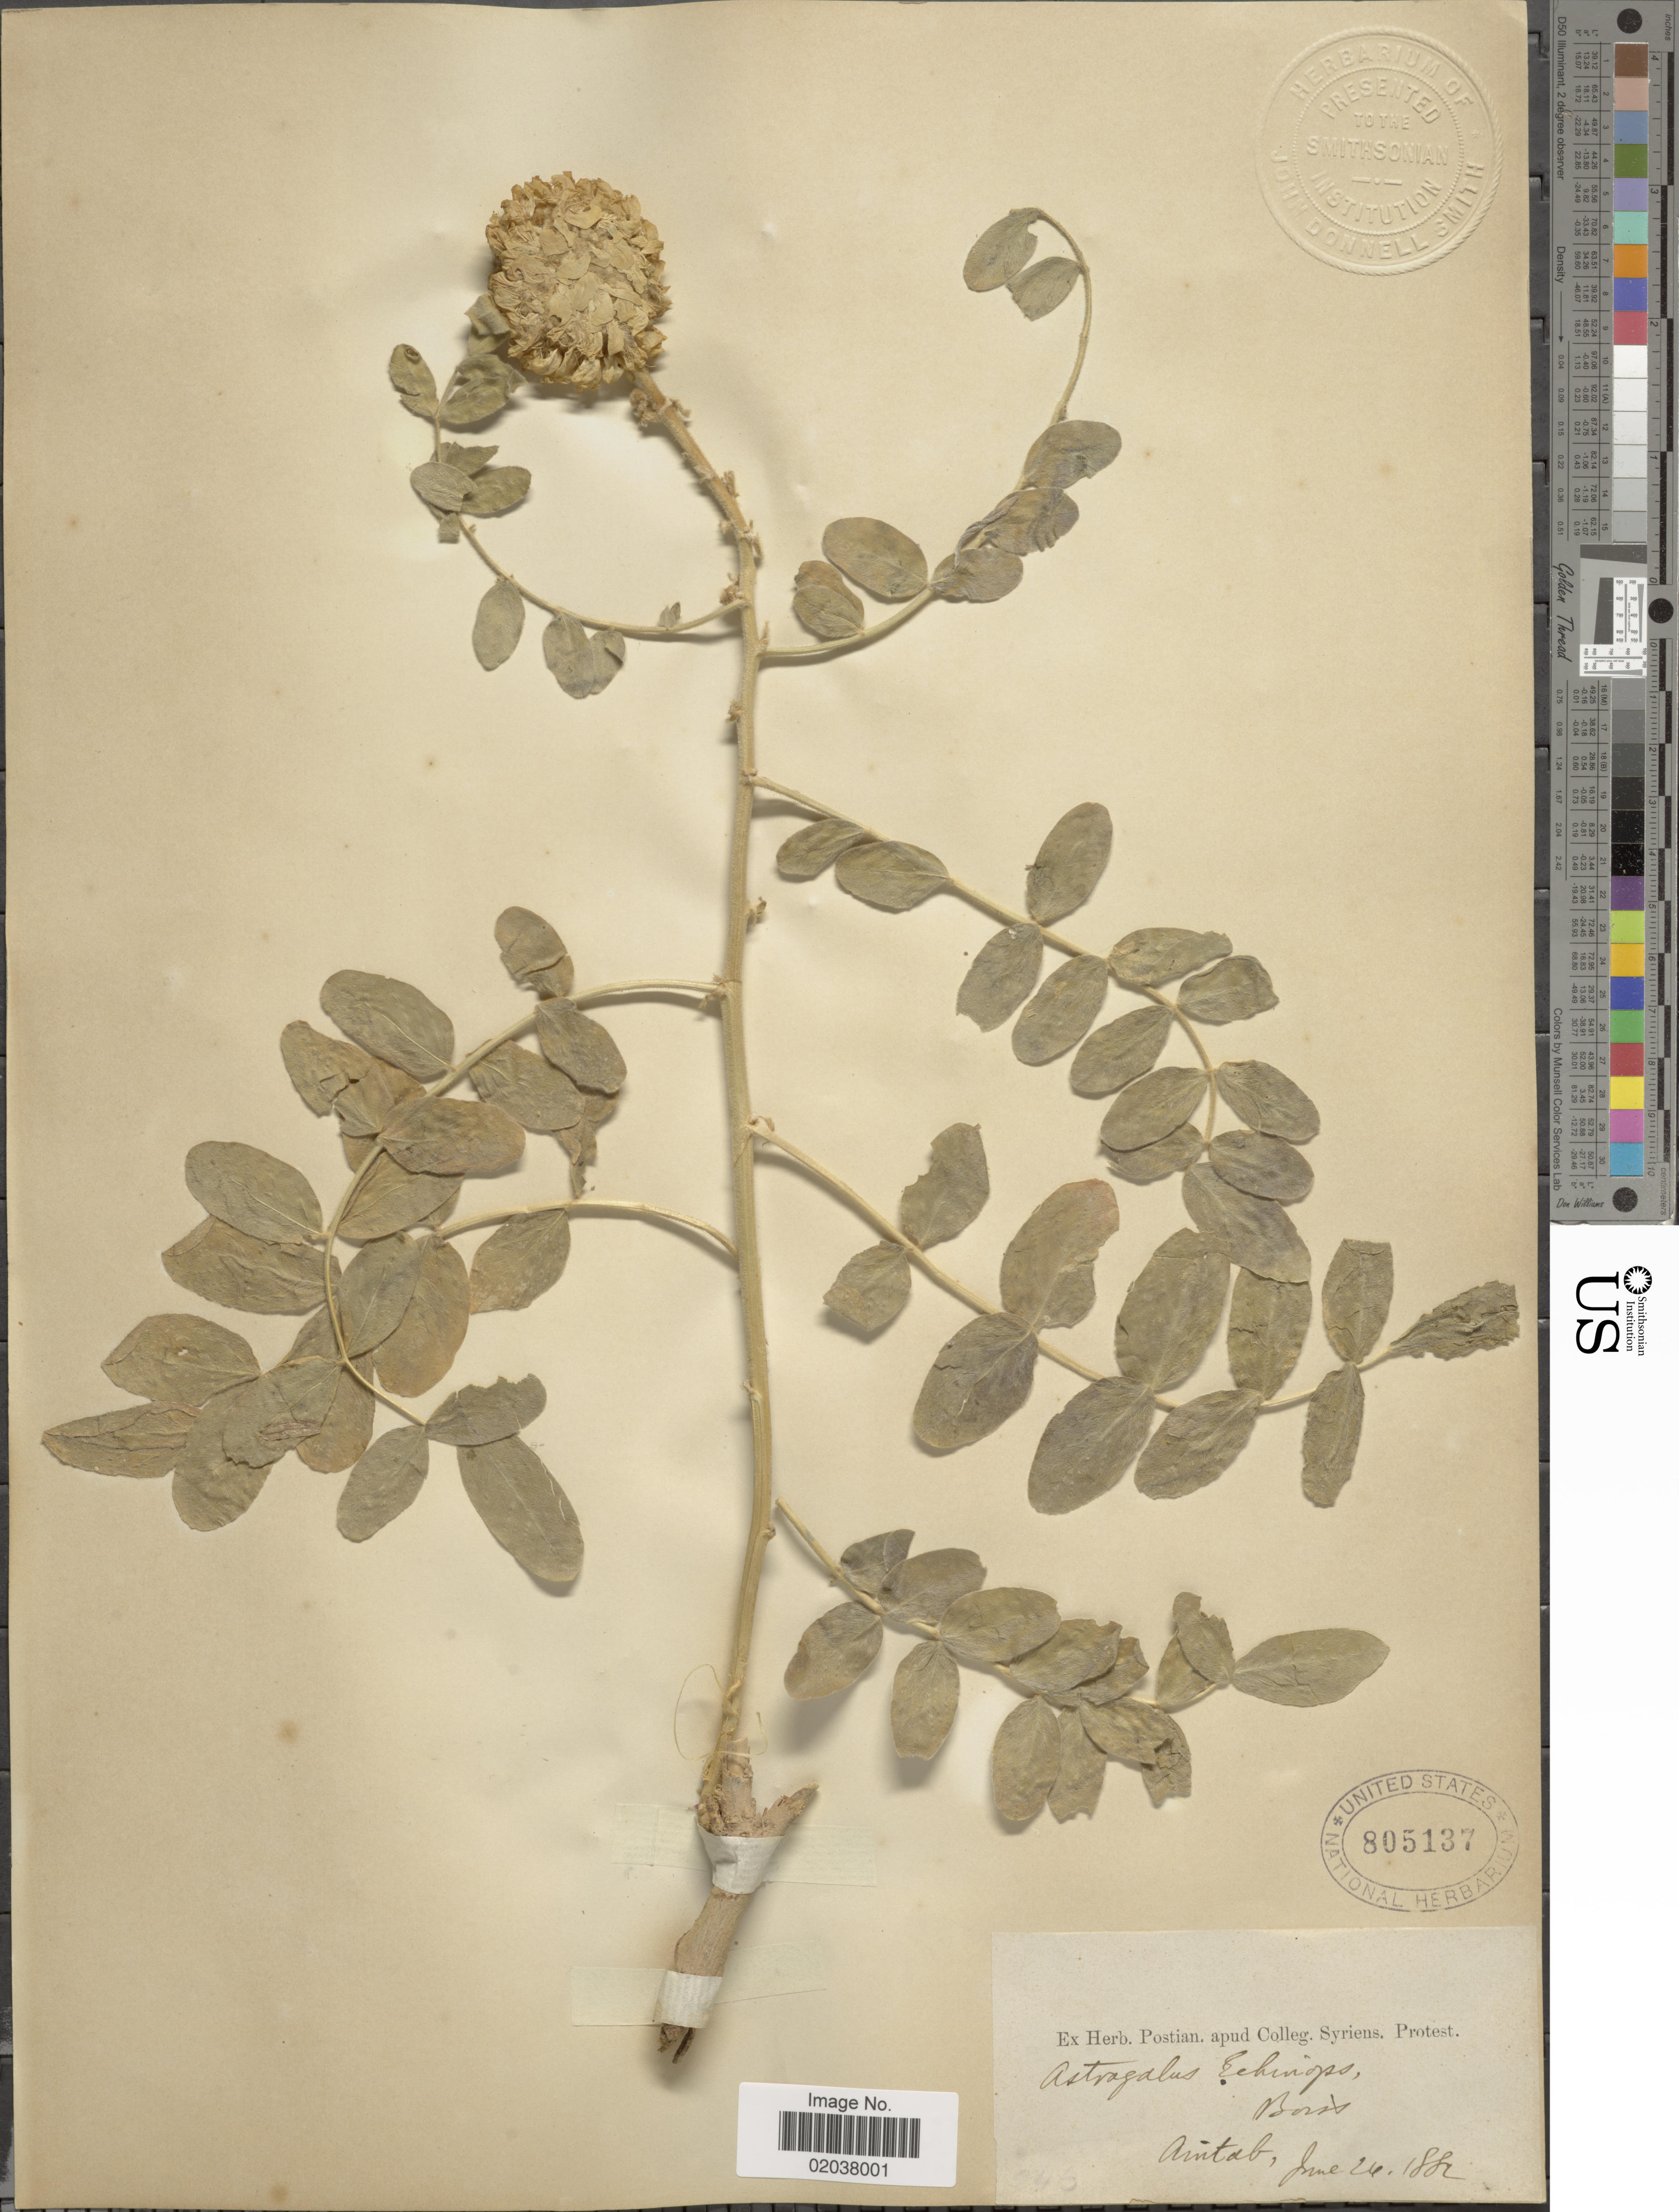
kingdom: Plantae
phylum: Tracheophyta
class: Magnoliopsida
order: Fabales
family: Fabaceae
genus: Astragalus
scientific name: Astragalus echinops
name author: Boiss. ex Aucher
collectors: ex herb. Postian. apud Colleg. Syriens. Protest. USE "Fannie P. A. Shepard" (10308853) AS PRIMARY COLLECTOR INSTEAD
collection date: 1883-06-24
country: Turkey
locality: Bosra, Anitab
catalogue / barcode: US 805137